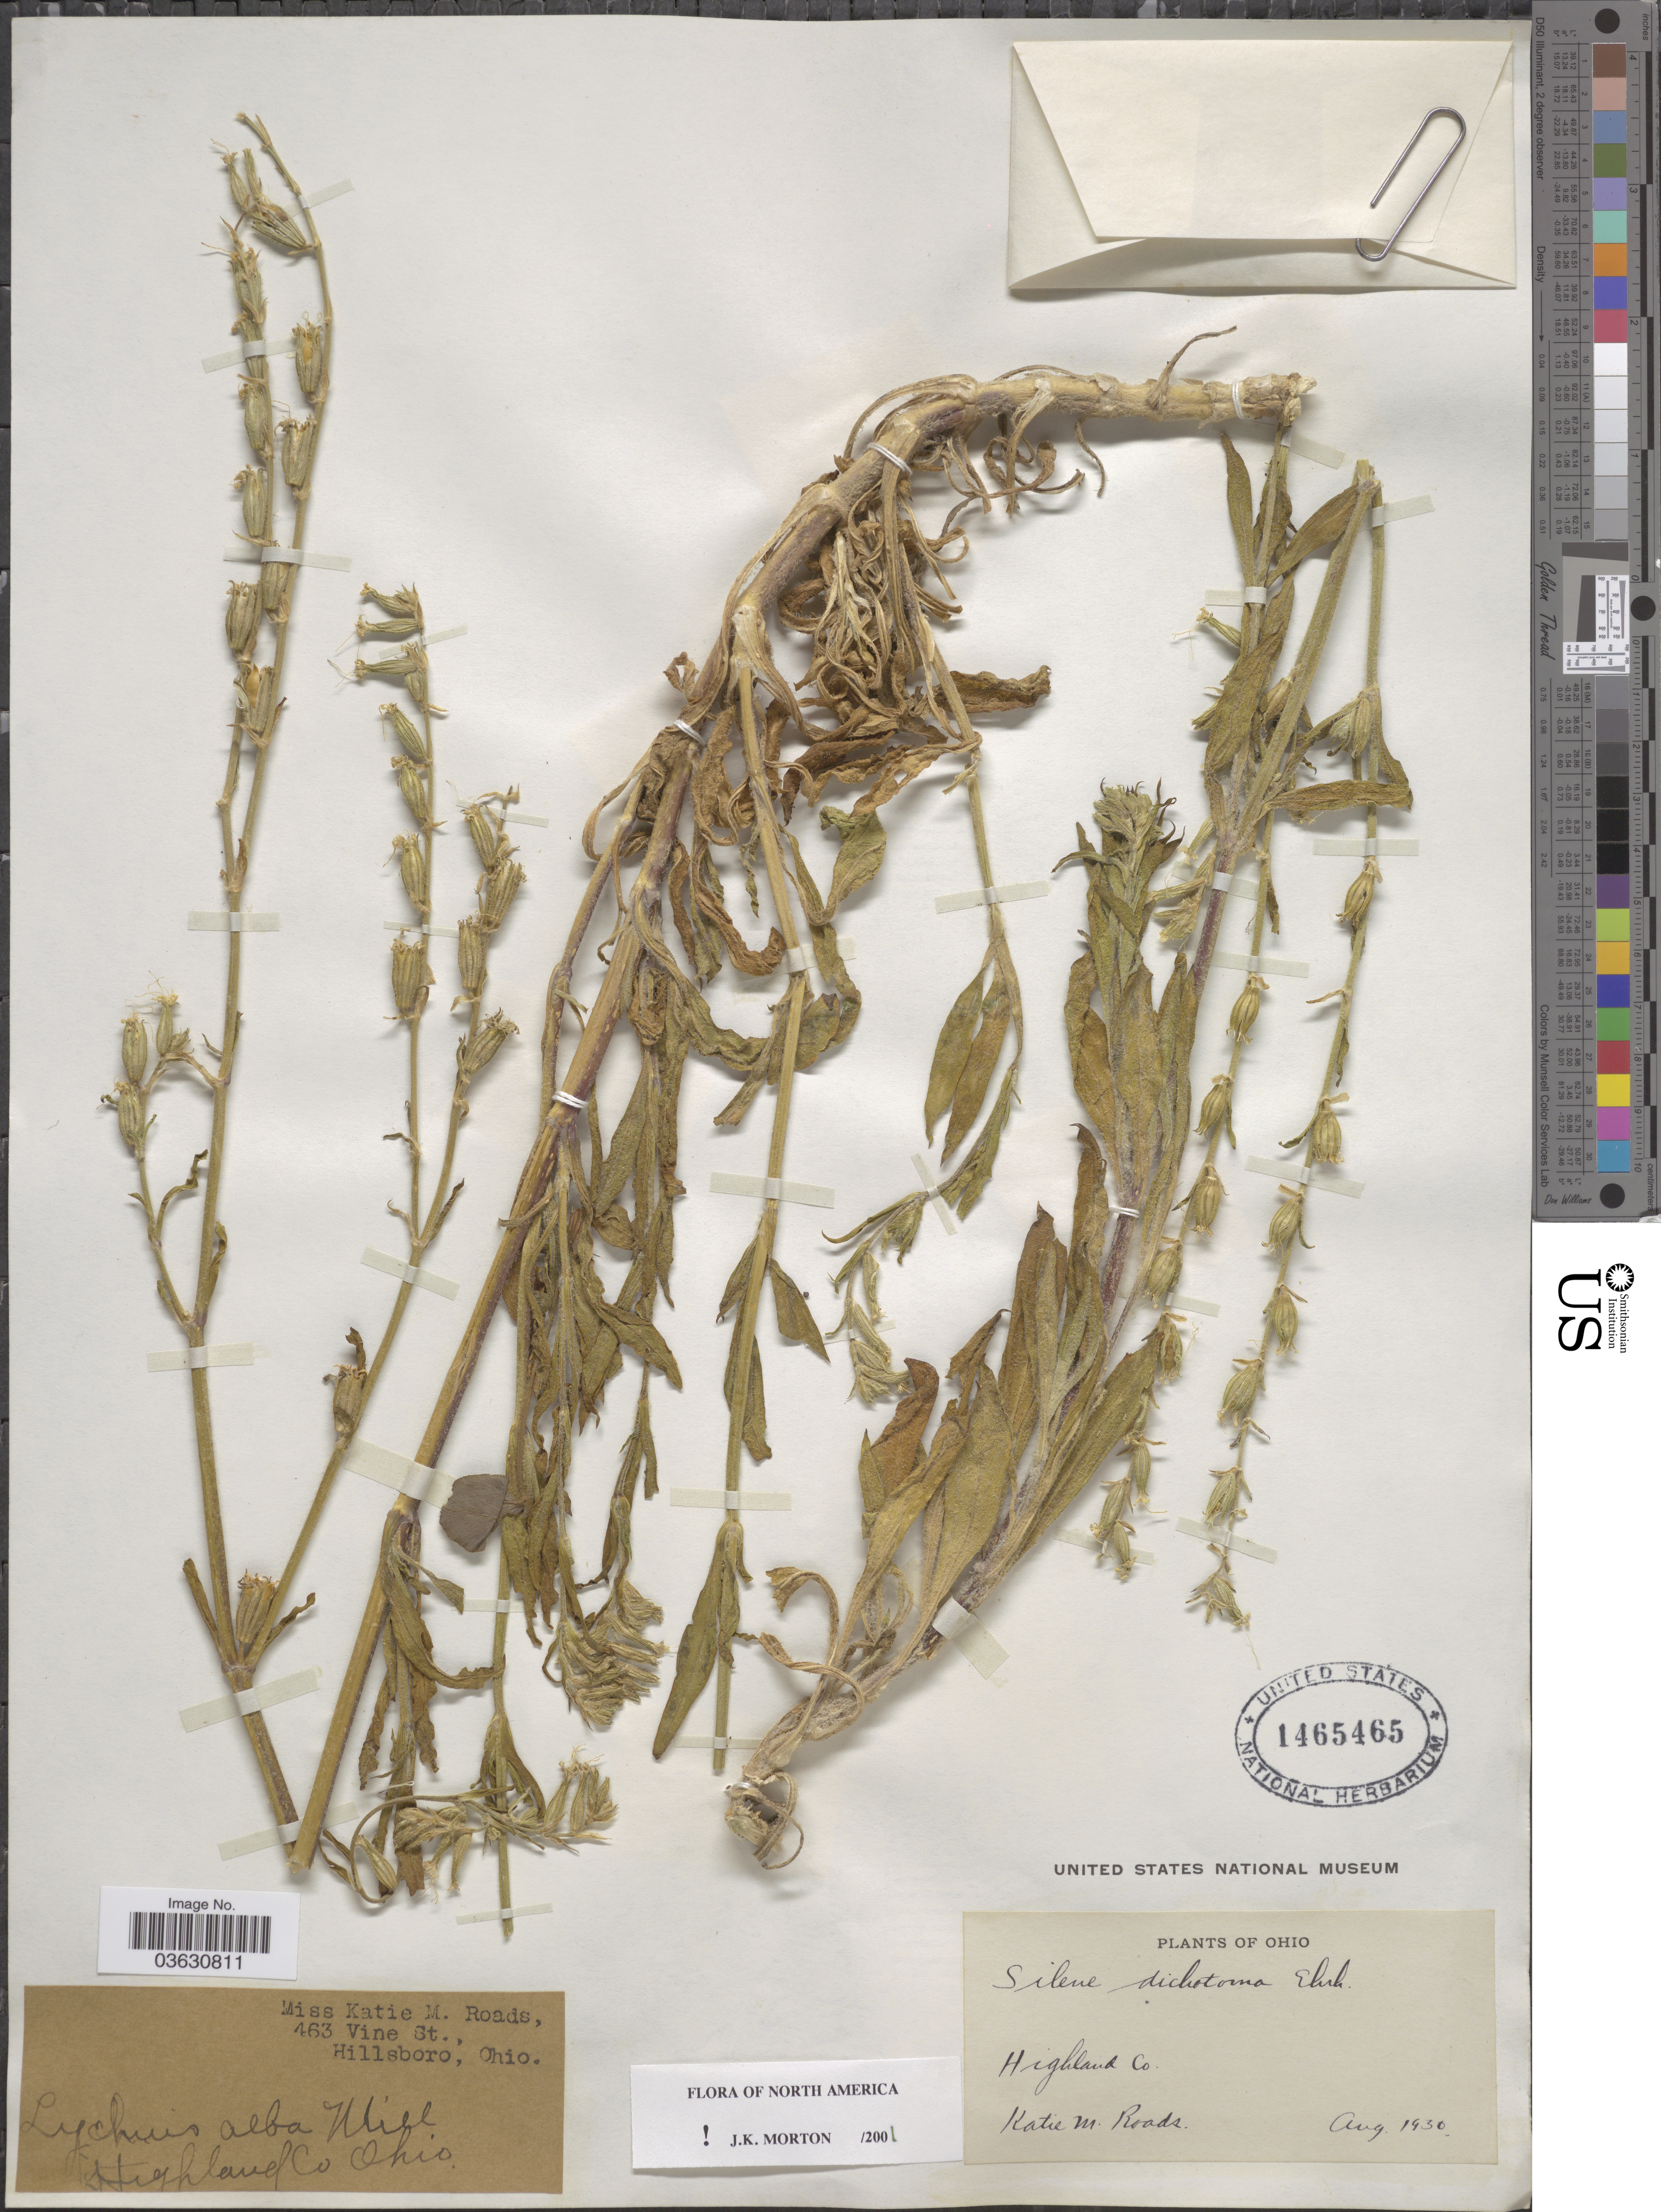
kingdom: Plantae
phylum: Tracheophyta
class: Magnoliopsida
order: Caryophyllales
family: Caryophyllaceae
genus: Silene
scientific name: Silene dichotoma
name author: Ehrh.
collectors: K. Roads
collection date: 1930-08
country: United States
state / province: Ohio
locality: Highland Co.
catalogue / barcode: US 1465465